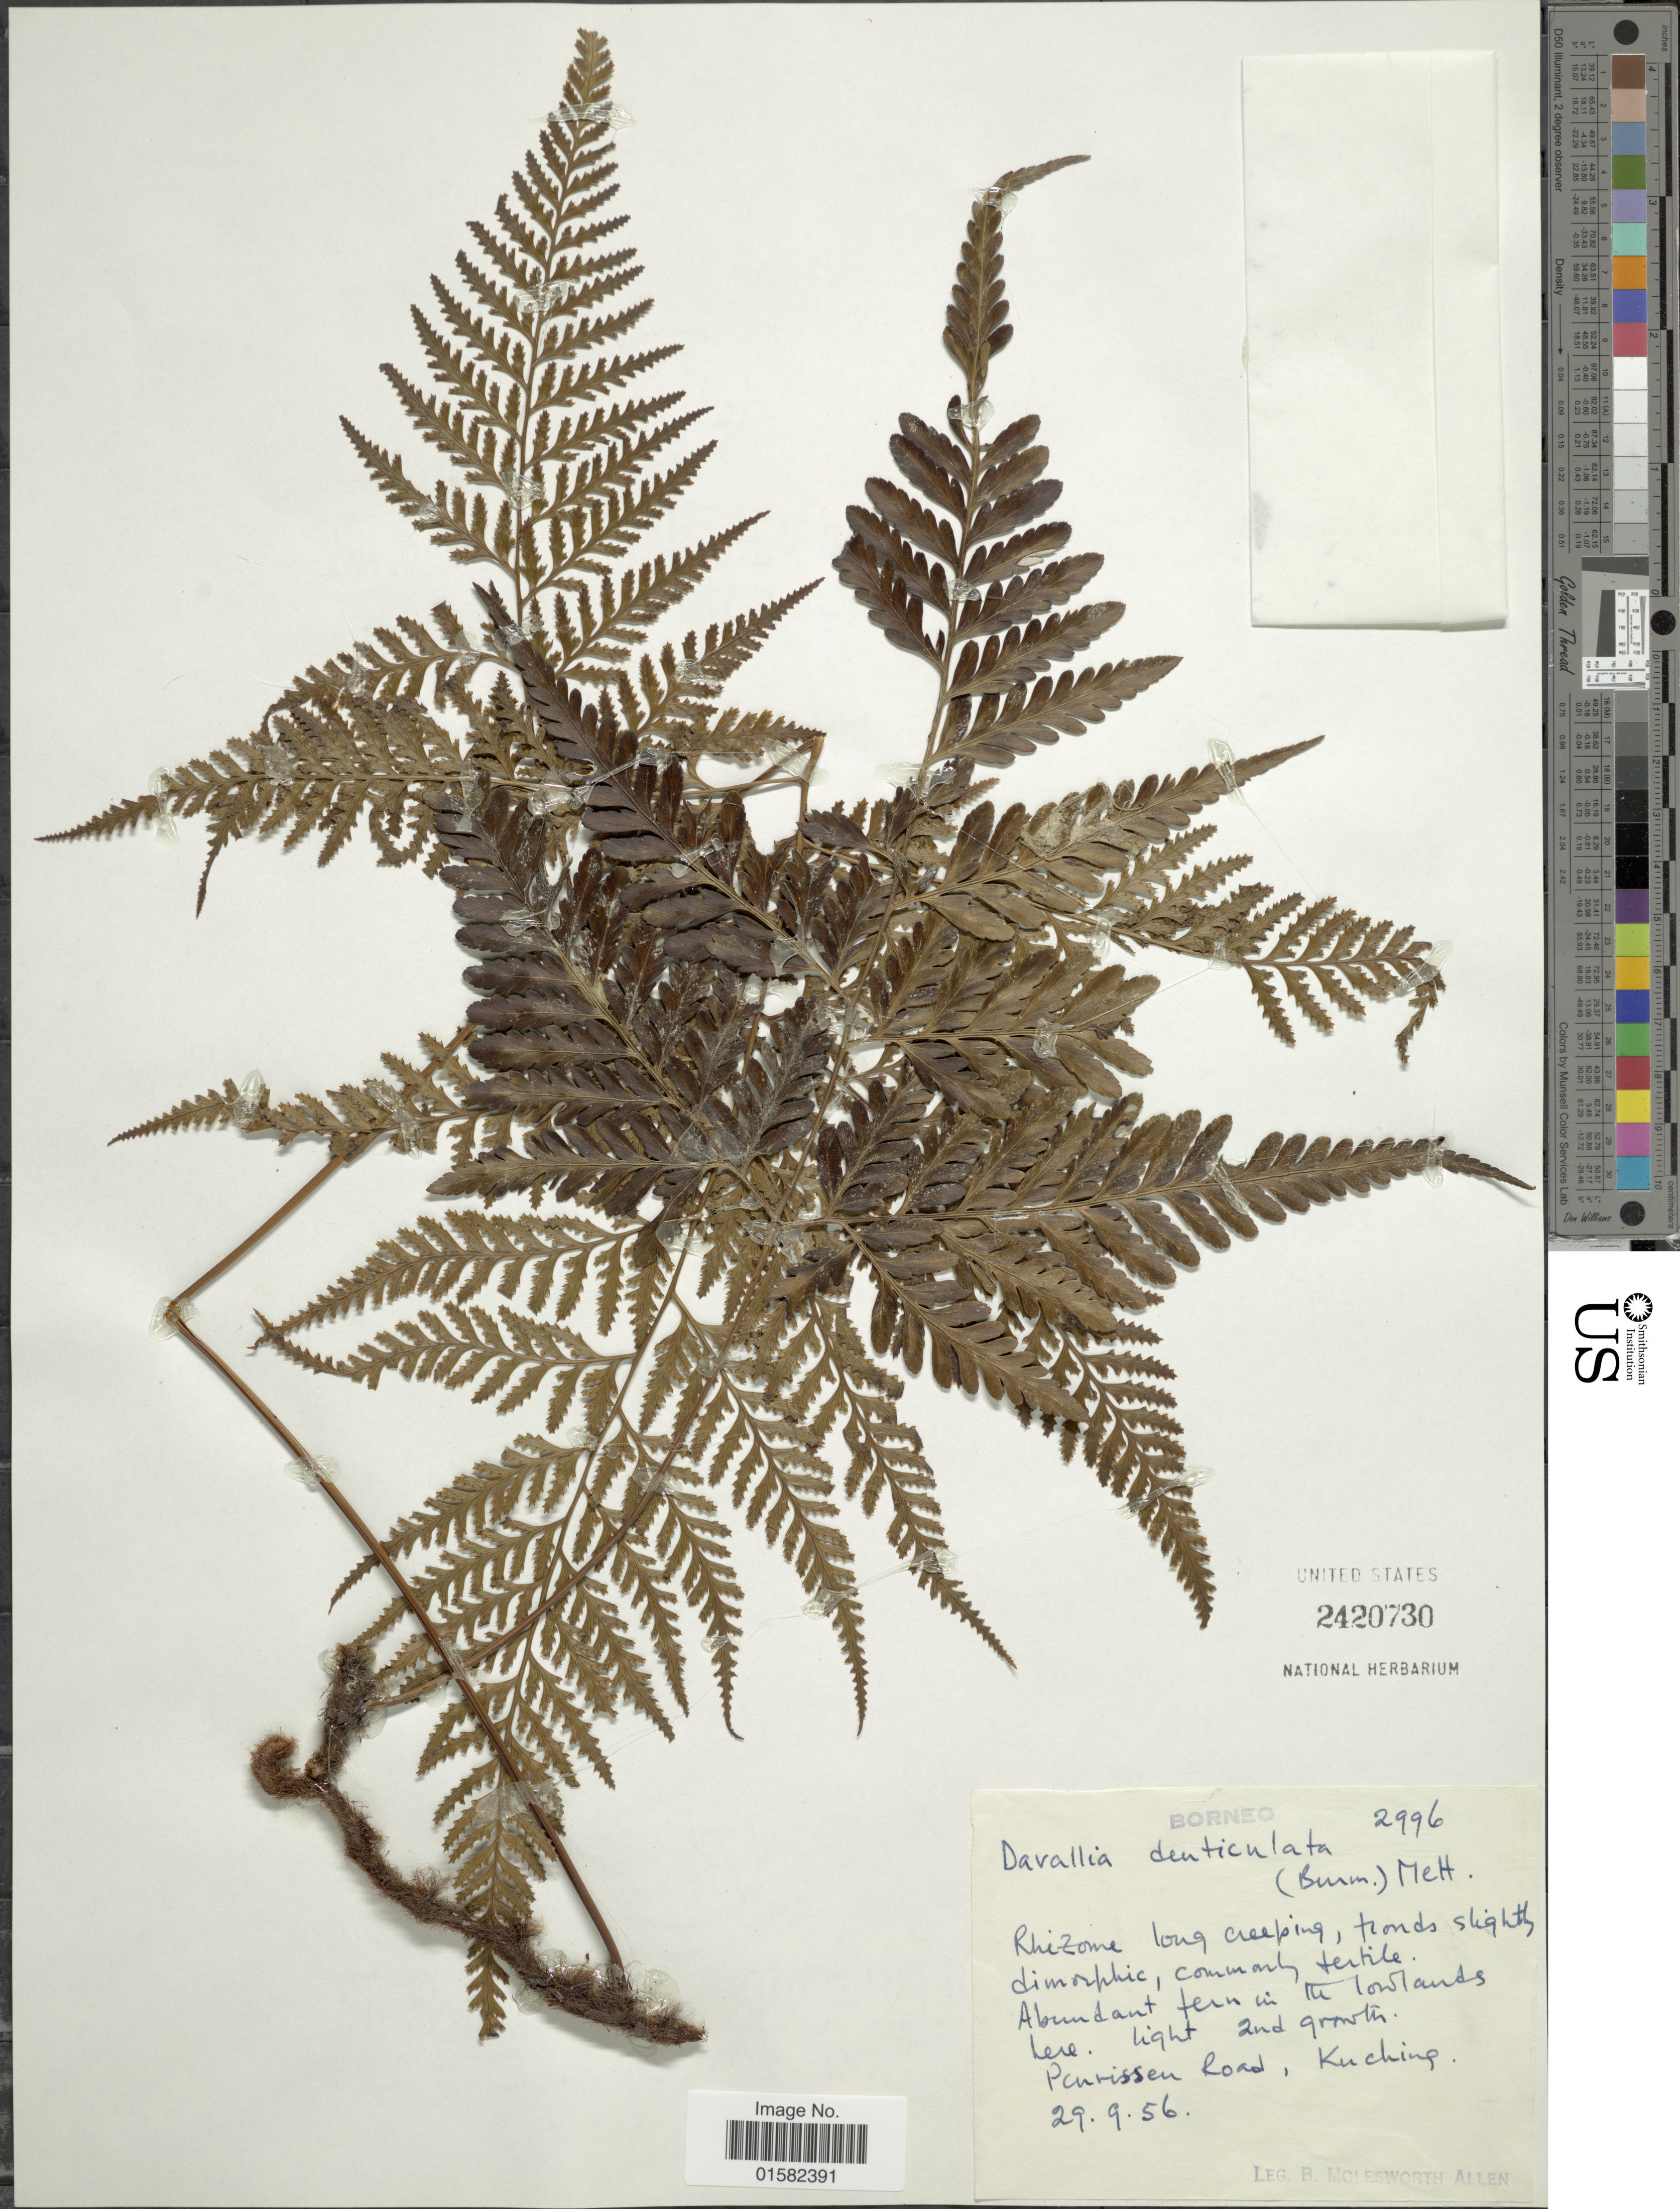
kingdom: Plantae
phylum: Tracheophyta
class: Polypodiopsida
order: Polypodiales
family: Davalliaceae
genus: Wibelia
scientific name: Wibelia denticulata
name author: (Burm. f.) M. Kato & Tsutsumi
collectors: B. E. G. Molesworth-Allen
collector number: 2996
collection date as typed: Transcribed d/m/y: 29/9/56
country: Malaysia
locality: Borneo, Panrissen Road, Kuching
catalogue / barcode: US 2420730